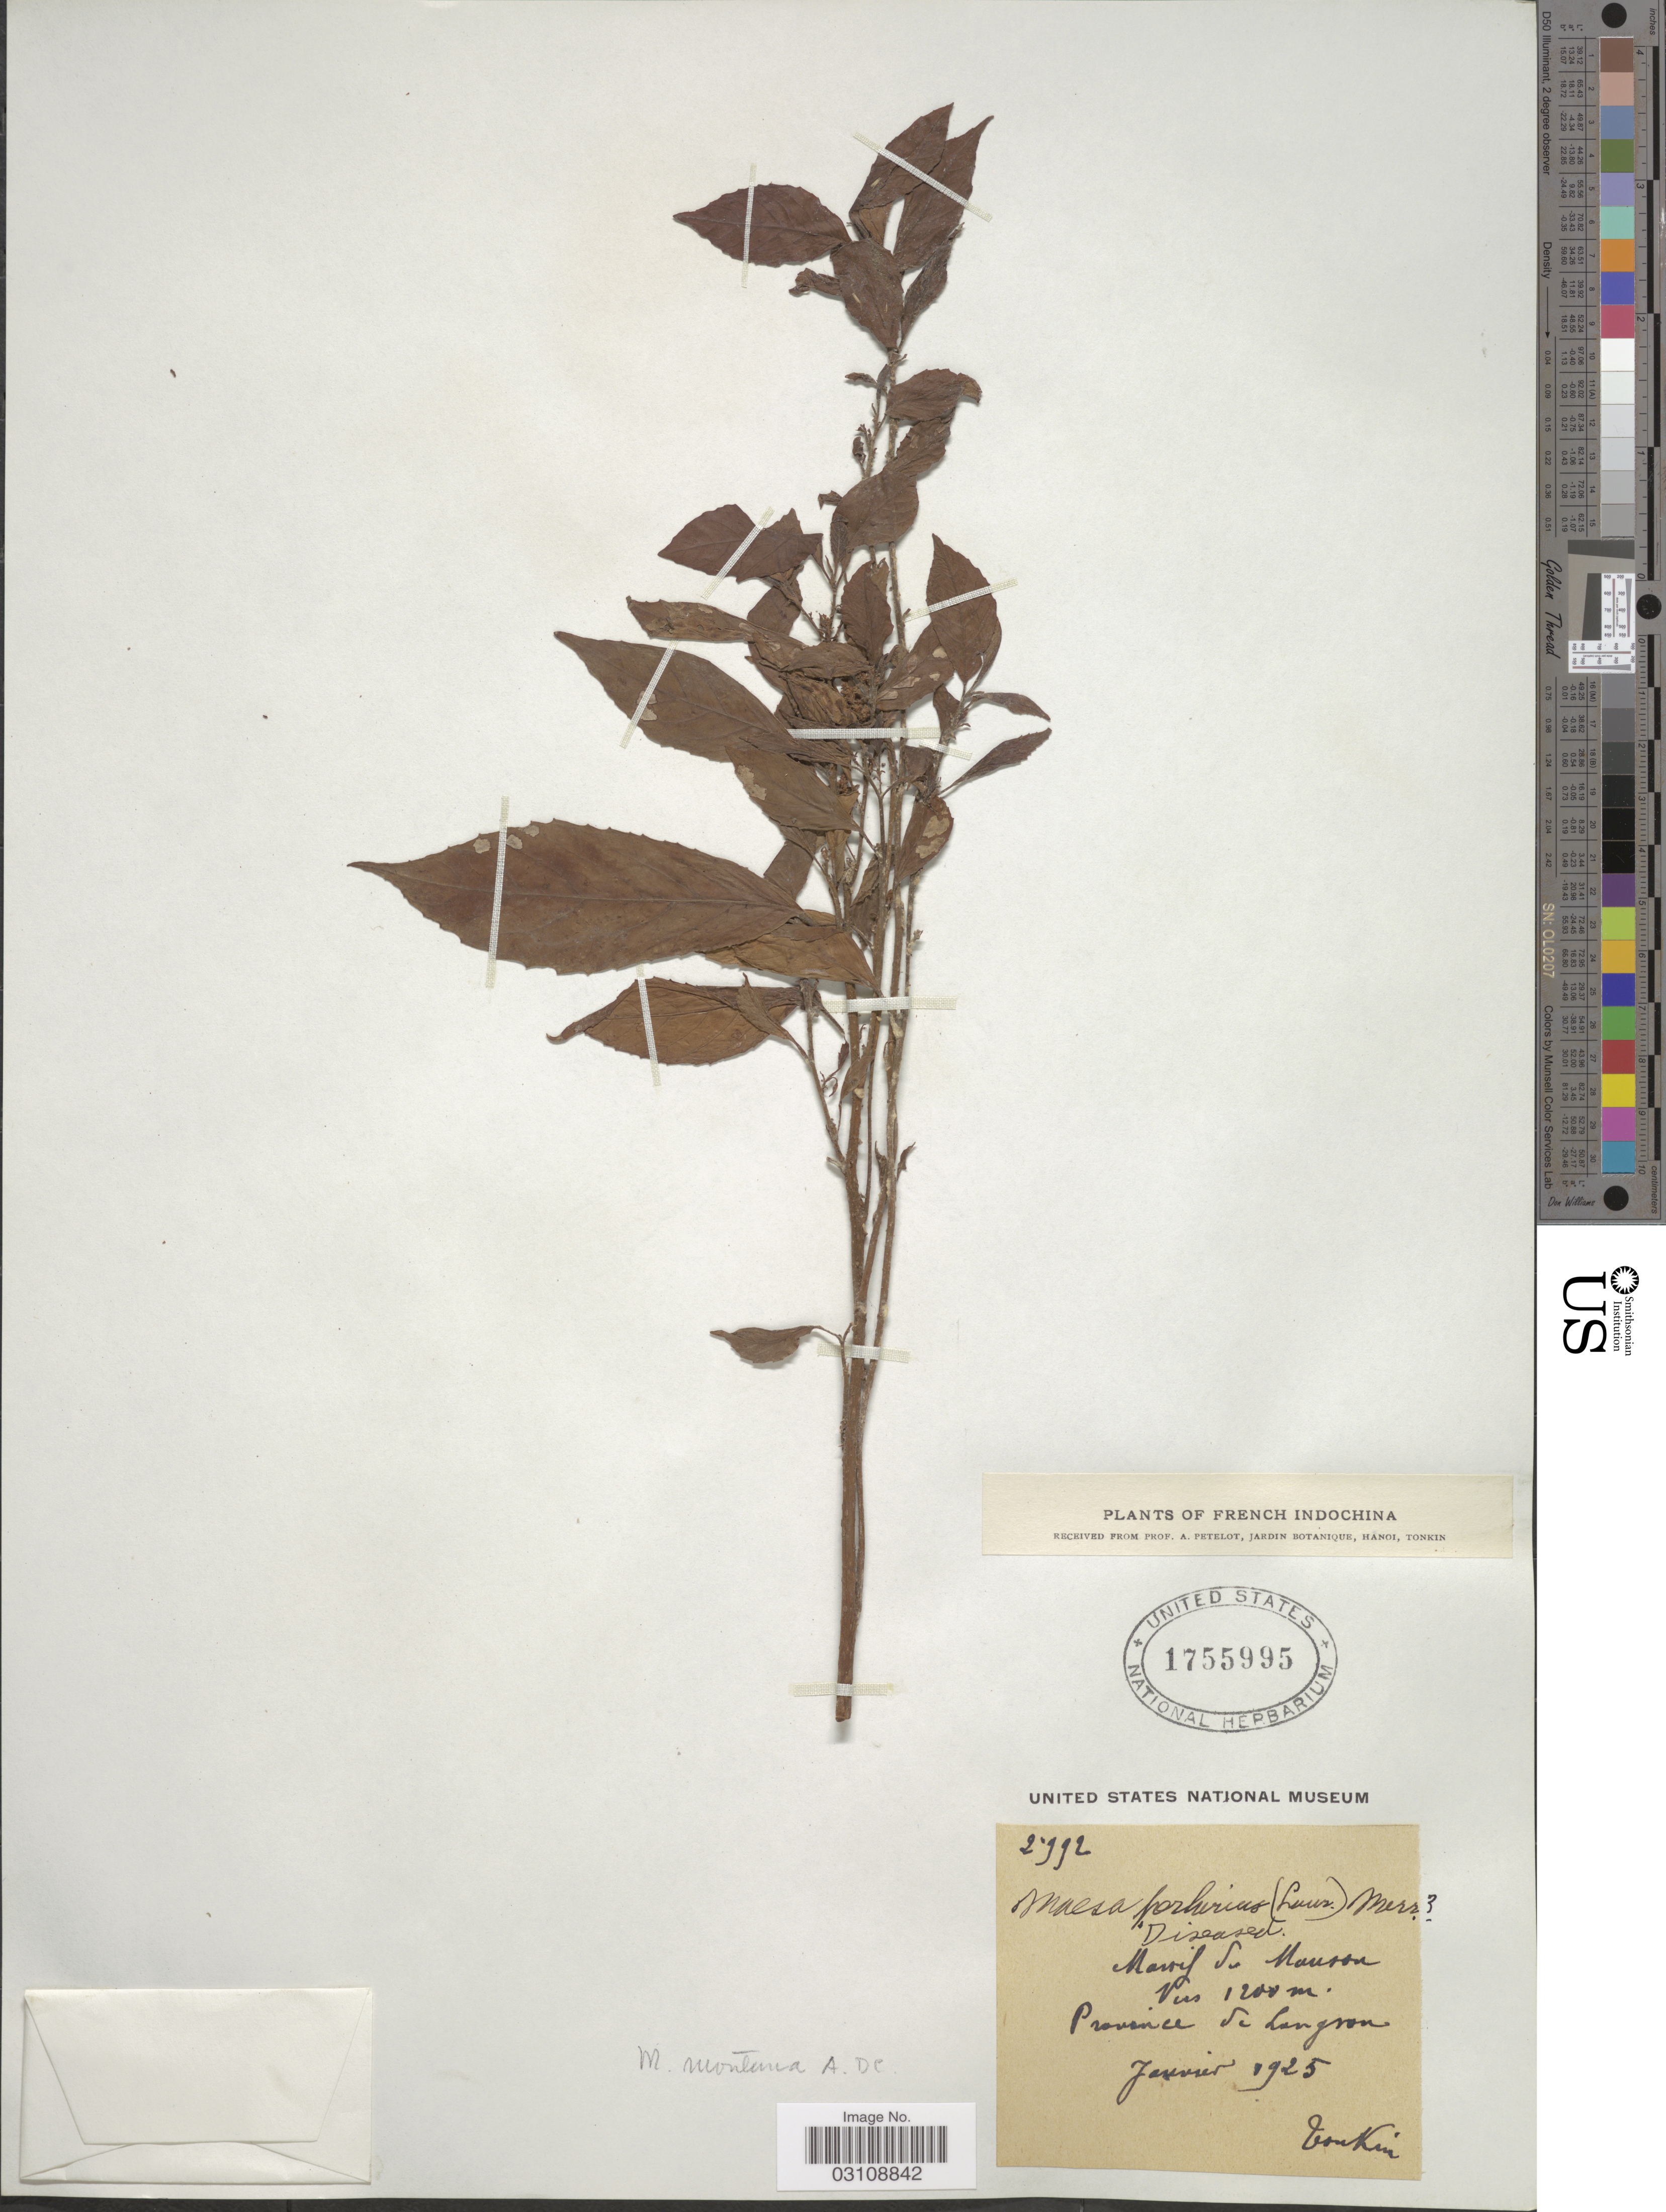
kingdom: Plantae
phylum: Tracheophyta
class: Magnoliopsida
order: Ericales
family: Primulaceae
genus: Maesa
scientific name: Maesa perlaria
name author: (Lour.) Merr.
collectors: A. Petelot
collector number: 2992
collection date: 1925-01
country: Vietnam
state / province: Lang Son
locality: Province de Langson. Tonkin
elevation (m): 1200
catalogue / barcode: US 1755995